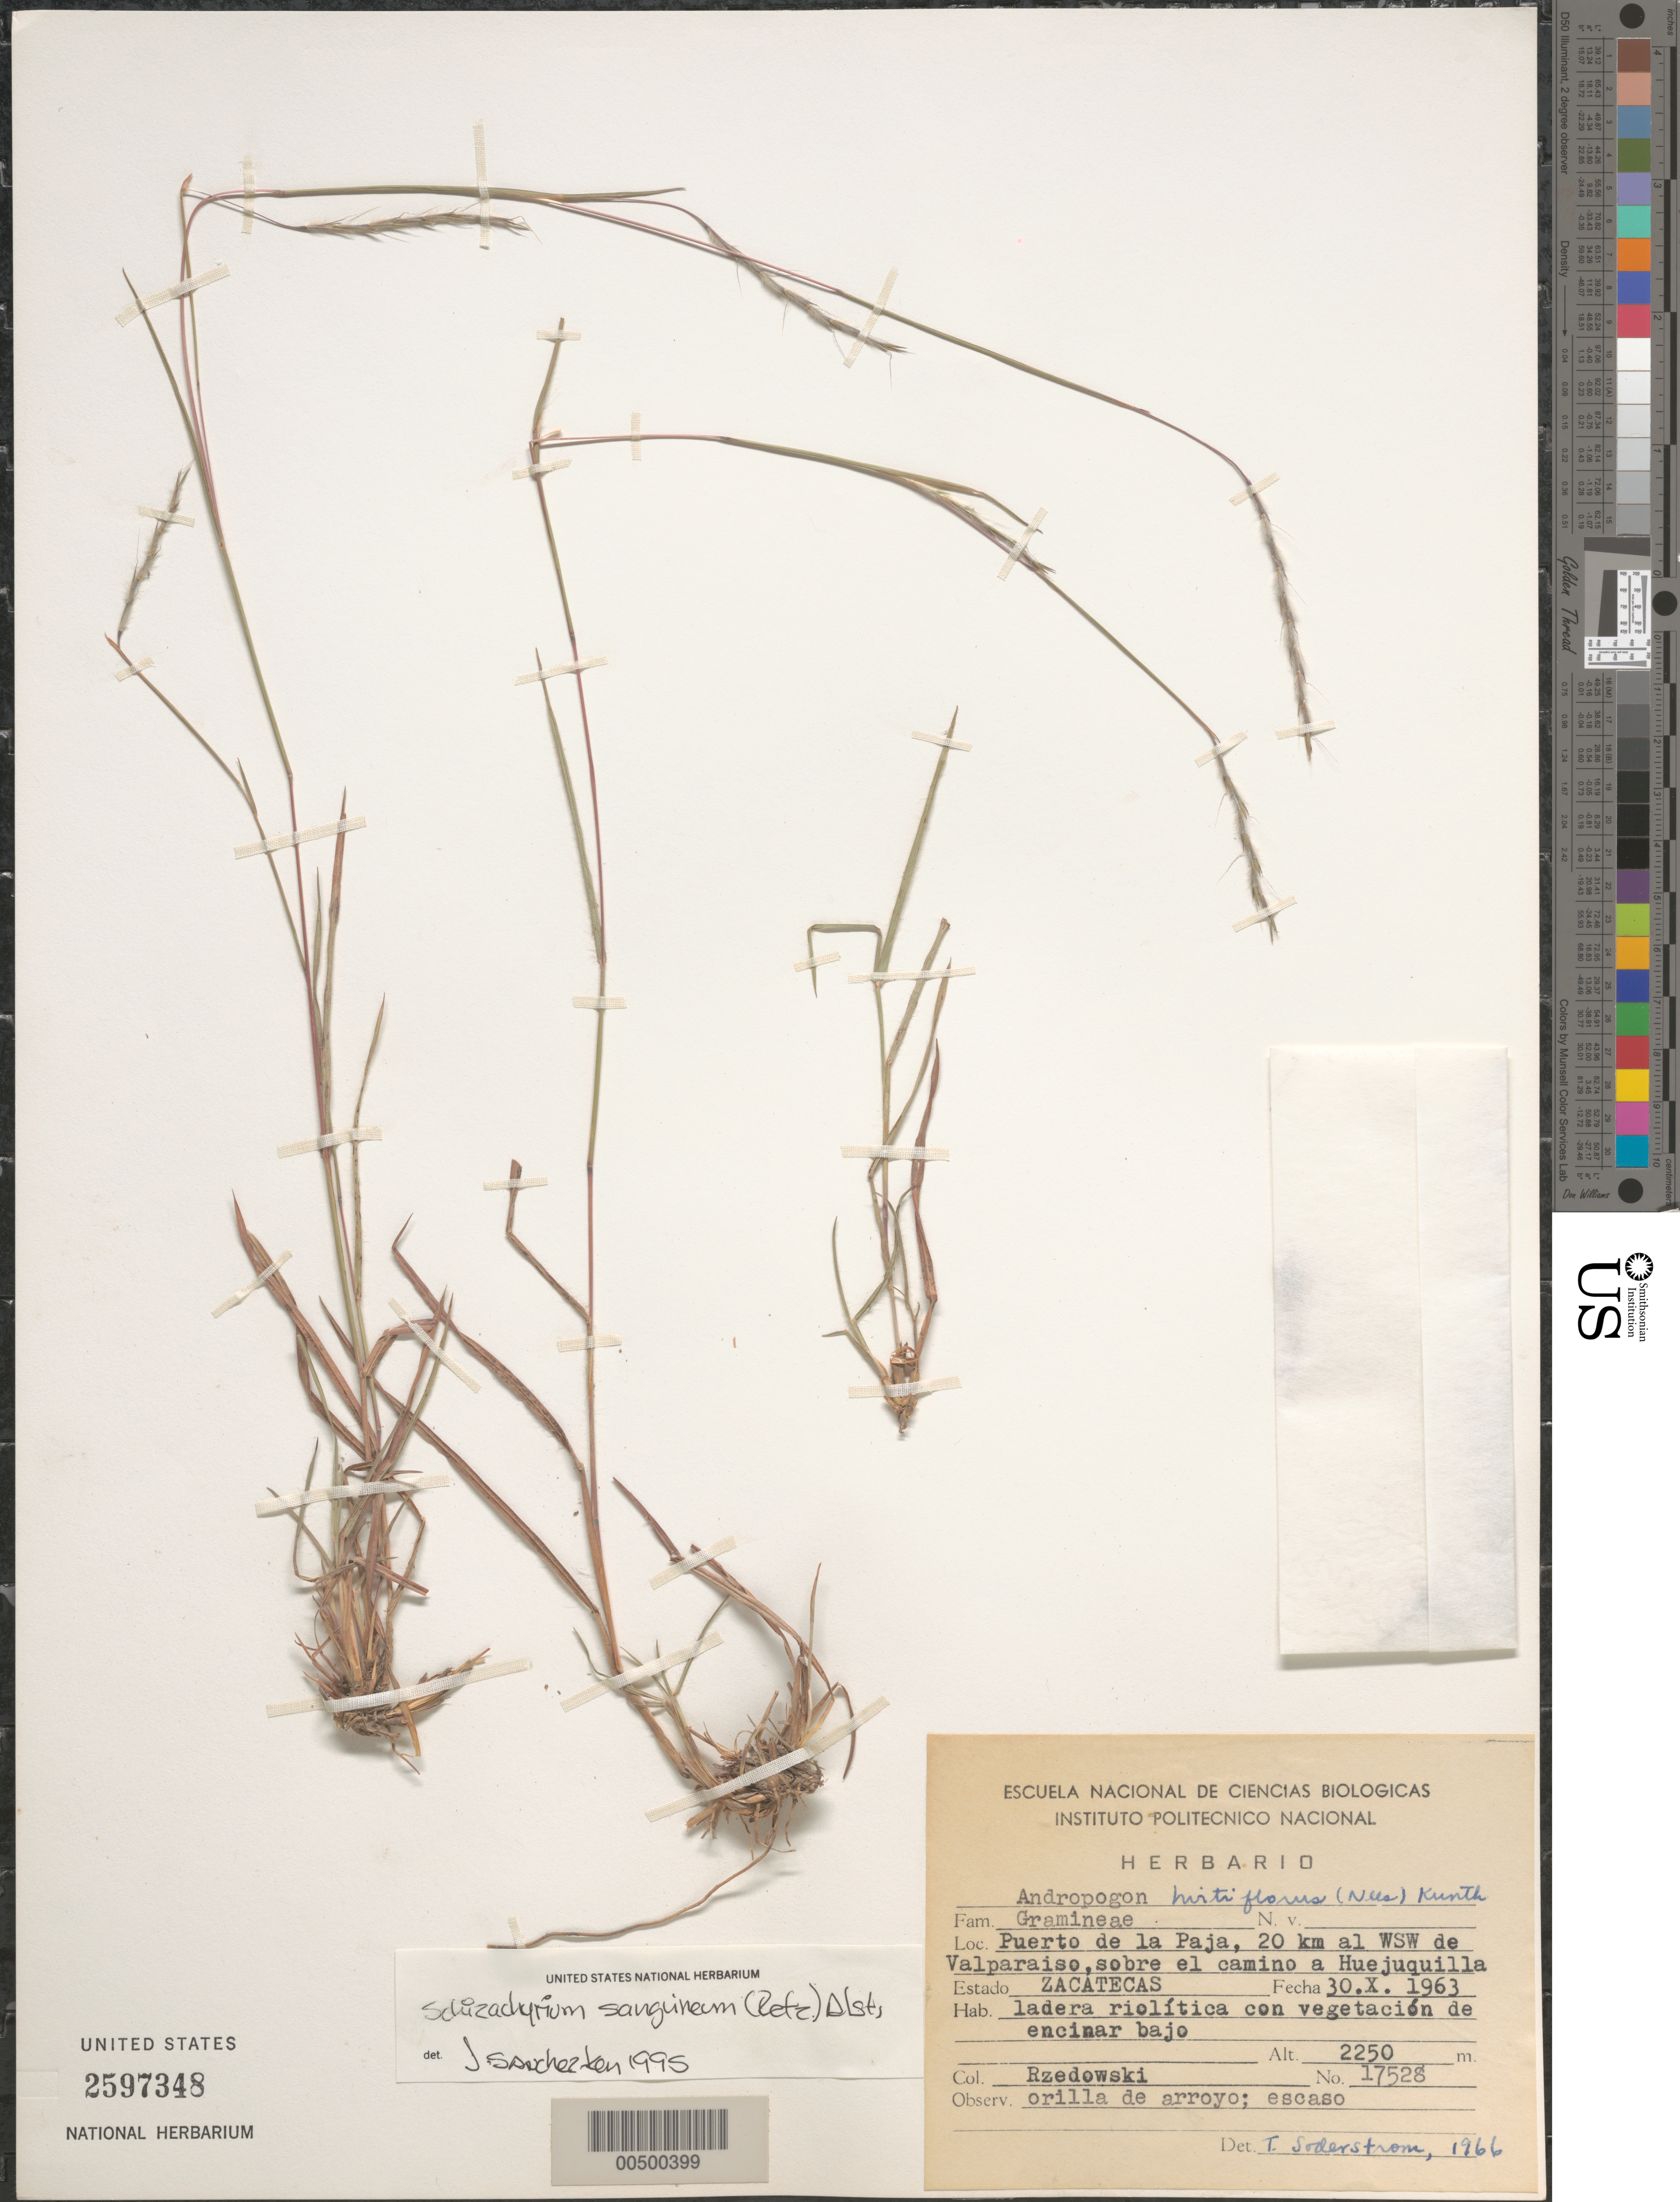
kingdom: Plantae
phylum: Tracheophyta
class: Liliopsida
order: Poales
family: Poaceae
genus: Schizachyrium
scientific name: Schizachyrium sanguineum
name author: (Retz.) Alston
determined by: Sánchez-Ken, J. G.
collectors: J. Rzedowski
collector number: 17528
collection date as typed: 30 Oct 1963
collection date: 1963-10-30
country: Mexico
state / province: Zacatecas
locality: Puerto de la Paja, 20 km WSW of Valparaiso, along the rd to Huejuquilla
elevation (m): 2250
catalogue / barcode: US 2597348